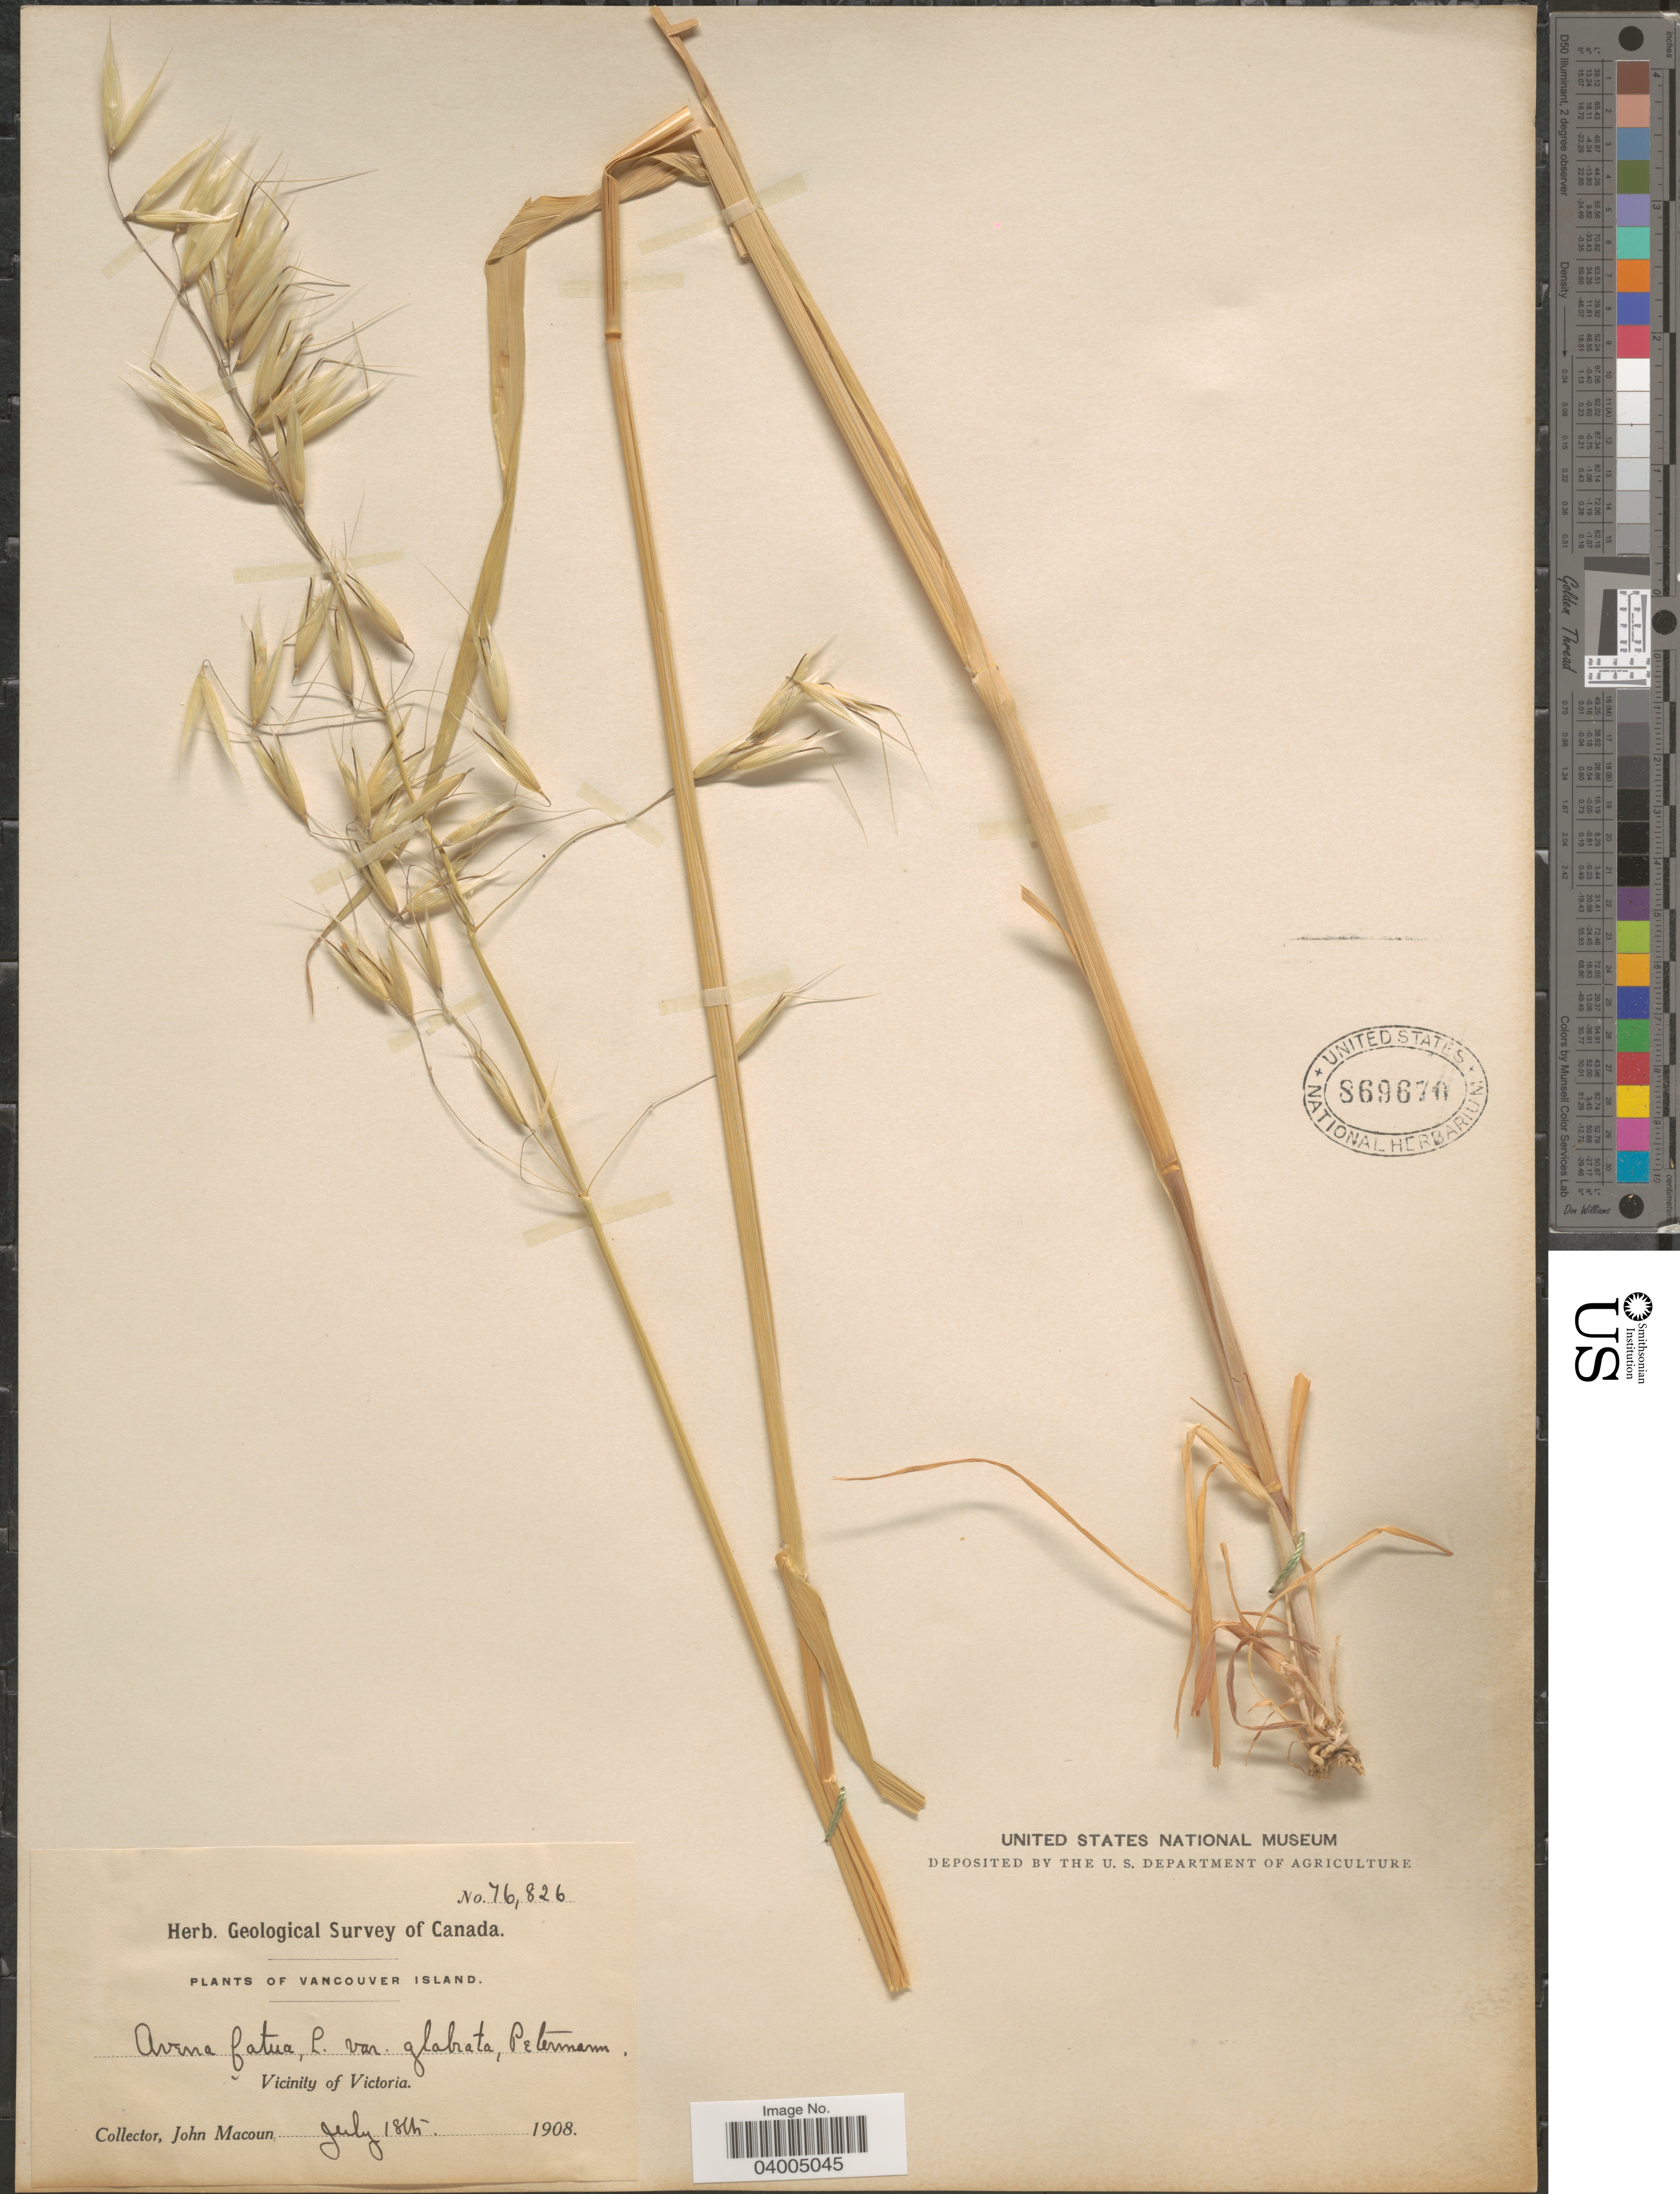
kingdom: Plantae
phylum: Tracheophyta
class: Liliopsida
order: Poales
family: Poaceae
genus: Avena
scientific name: Avena fatua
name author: L.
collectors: J. Macoun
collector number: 76826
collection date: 1908-07-18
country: Canada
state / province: British Columbia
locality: Vancouver Island. Vicinity of Victoria.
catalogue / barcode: US 869670